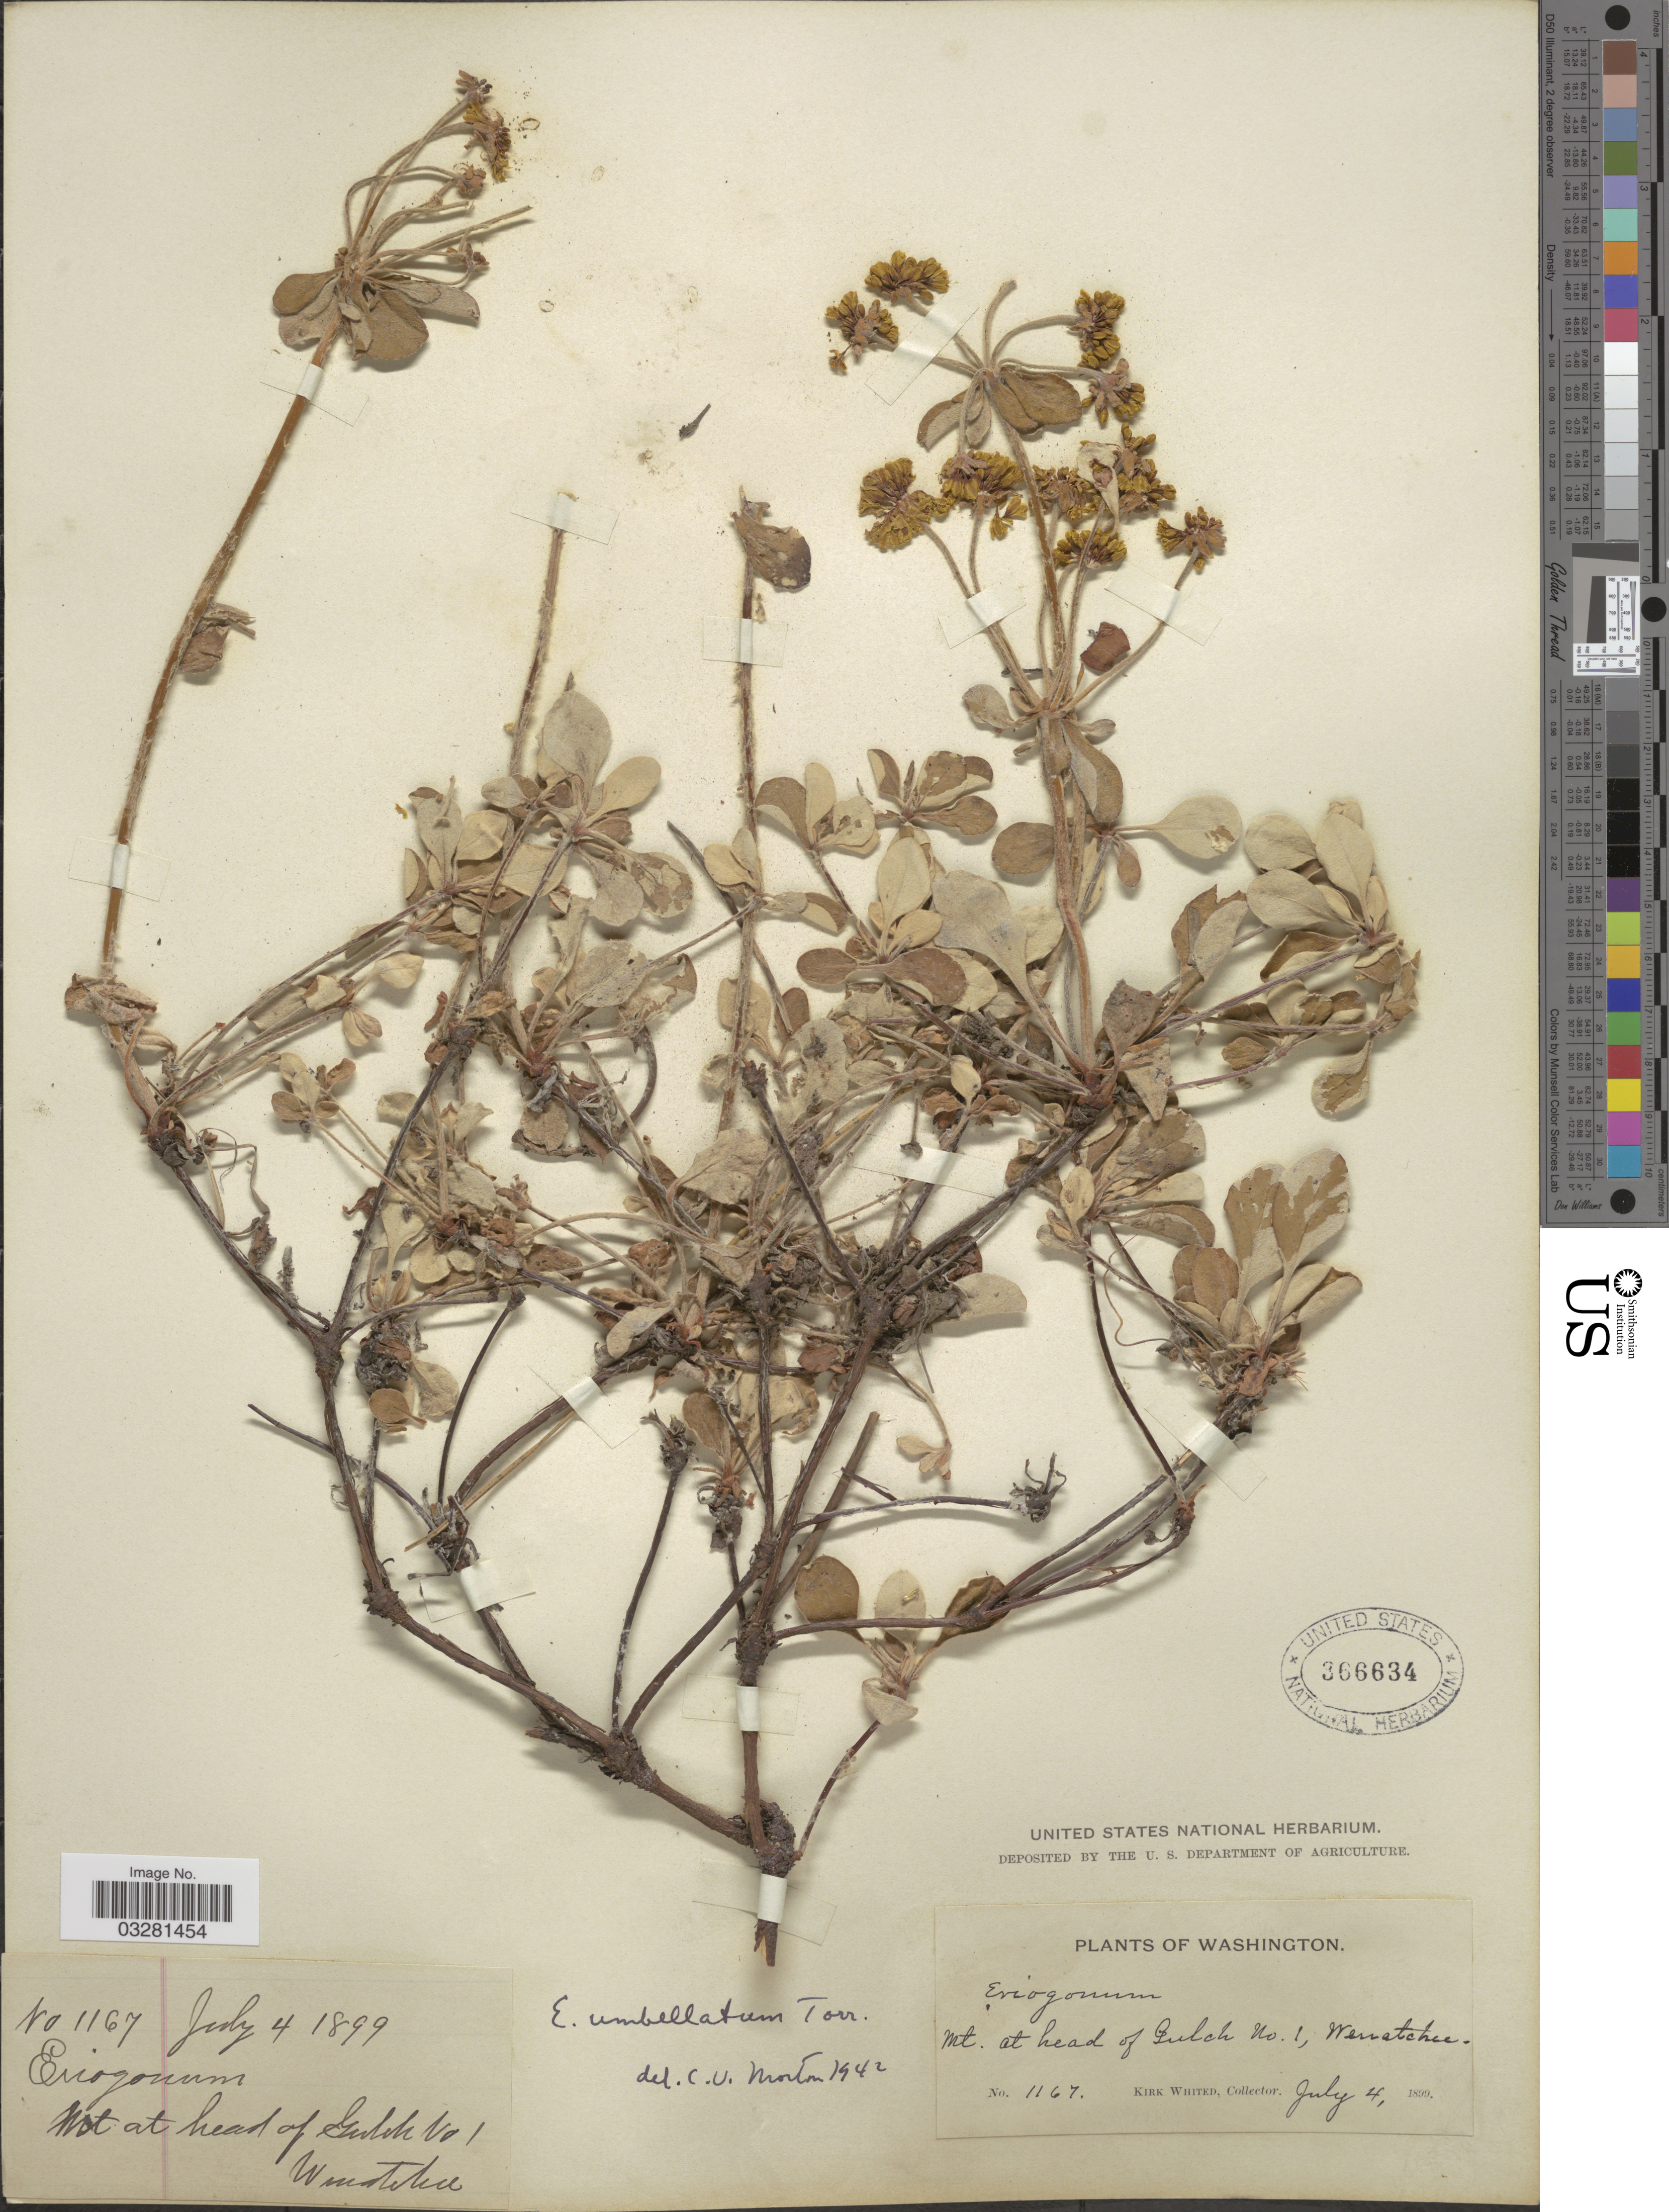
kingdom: Plantae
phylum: Tracheophyta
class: Magnoliopsida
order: Caryophyllales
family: Polygonaceae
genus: Eriogonum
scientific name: Eriogonum umbellatum var. umbellatum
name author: Torr.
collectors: K. Whited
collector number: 1167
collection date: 1899-07-04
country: United States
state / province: Washington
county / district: Chelan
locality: Mt. at head of Gulch No. 1, Wenatchee.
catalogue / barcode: US 366634